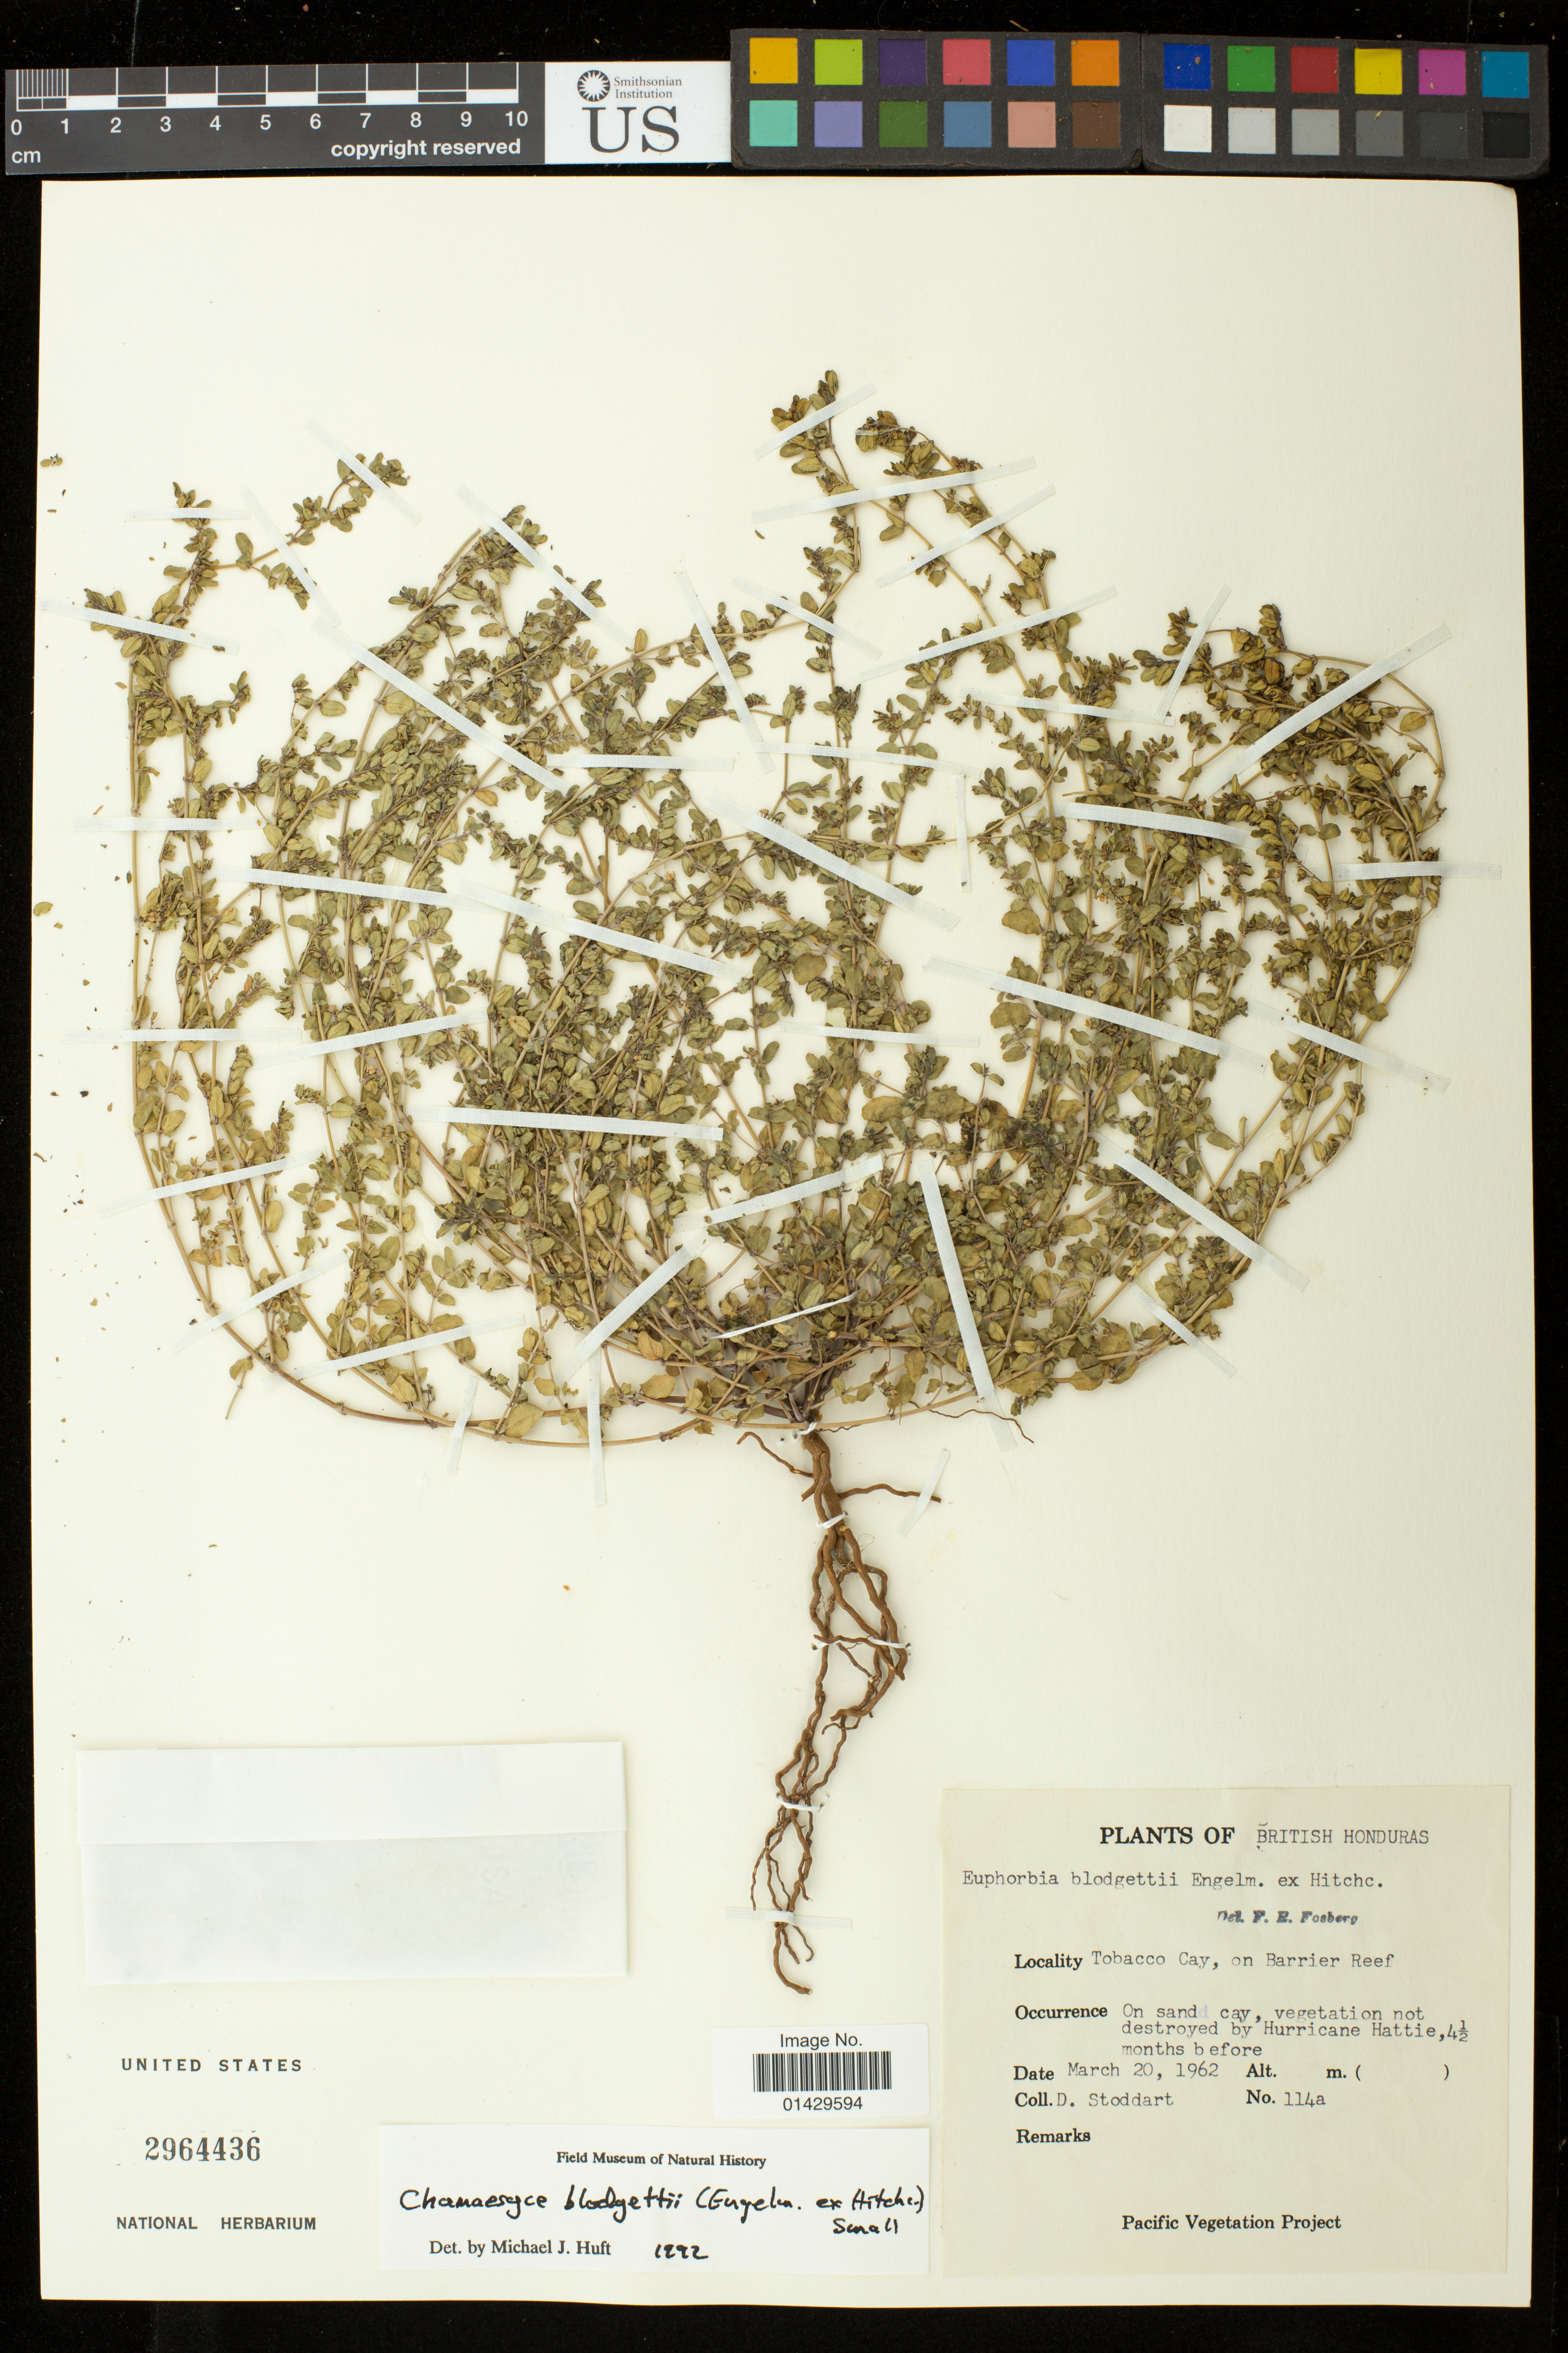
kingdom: Plantae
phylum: Tracheophyta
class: Magnoliopsida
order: Malpighiales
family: Euphorbiaceae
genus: Euphorbia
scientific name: Euphorbia blodgettii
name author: Engelm. ex Hitchc.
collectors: D. Stoddart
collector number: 114a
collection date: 1962-03-20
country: Belize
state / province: Stann Creek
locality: Tobacco Cay, on Barrier Reef;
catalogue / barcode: US 2964436